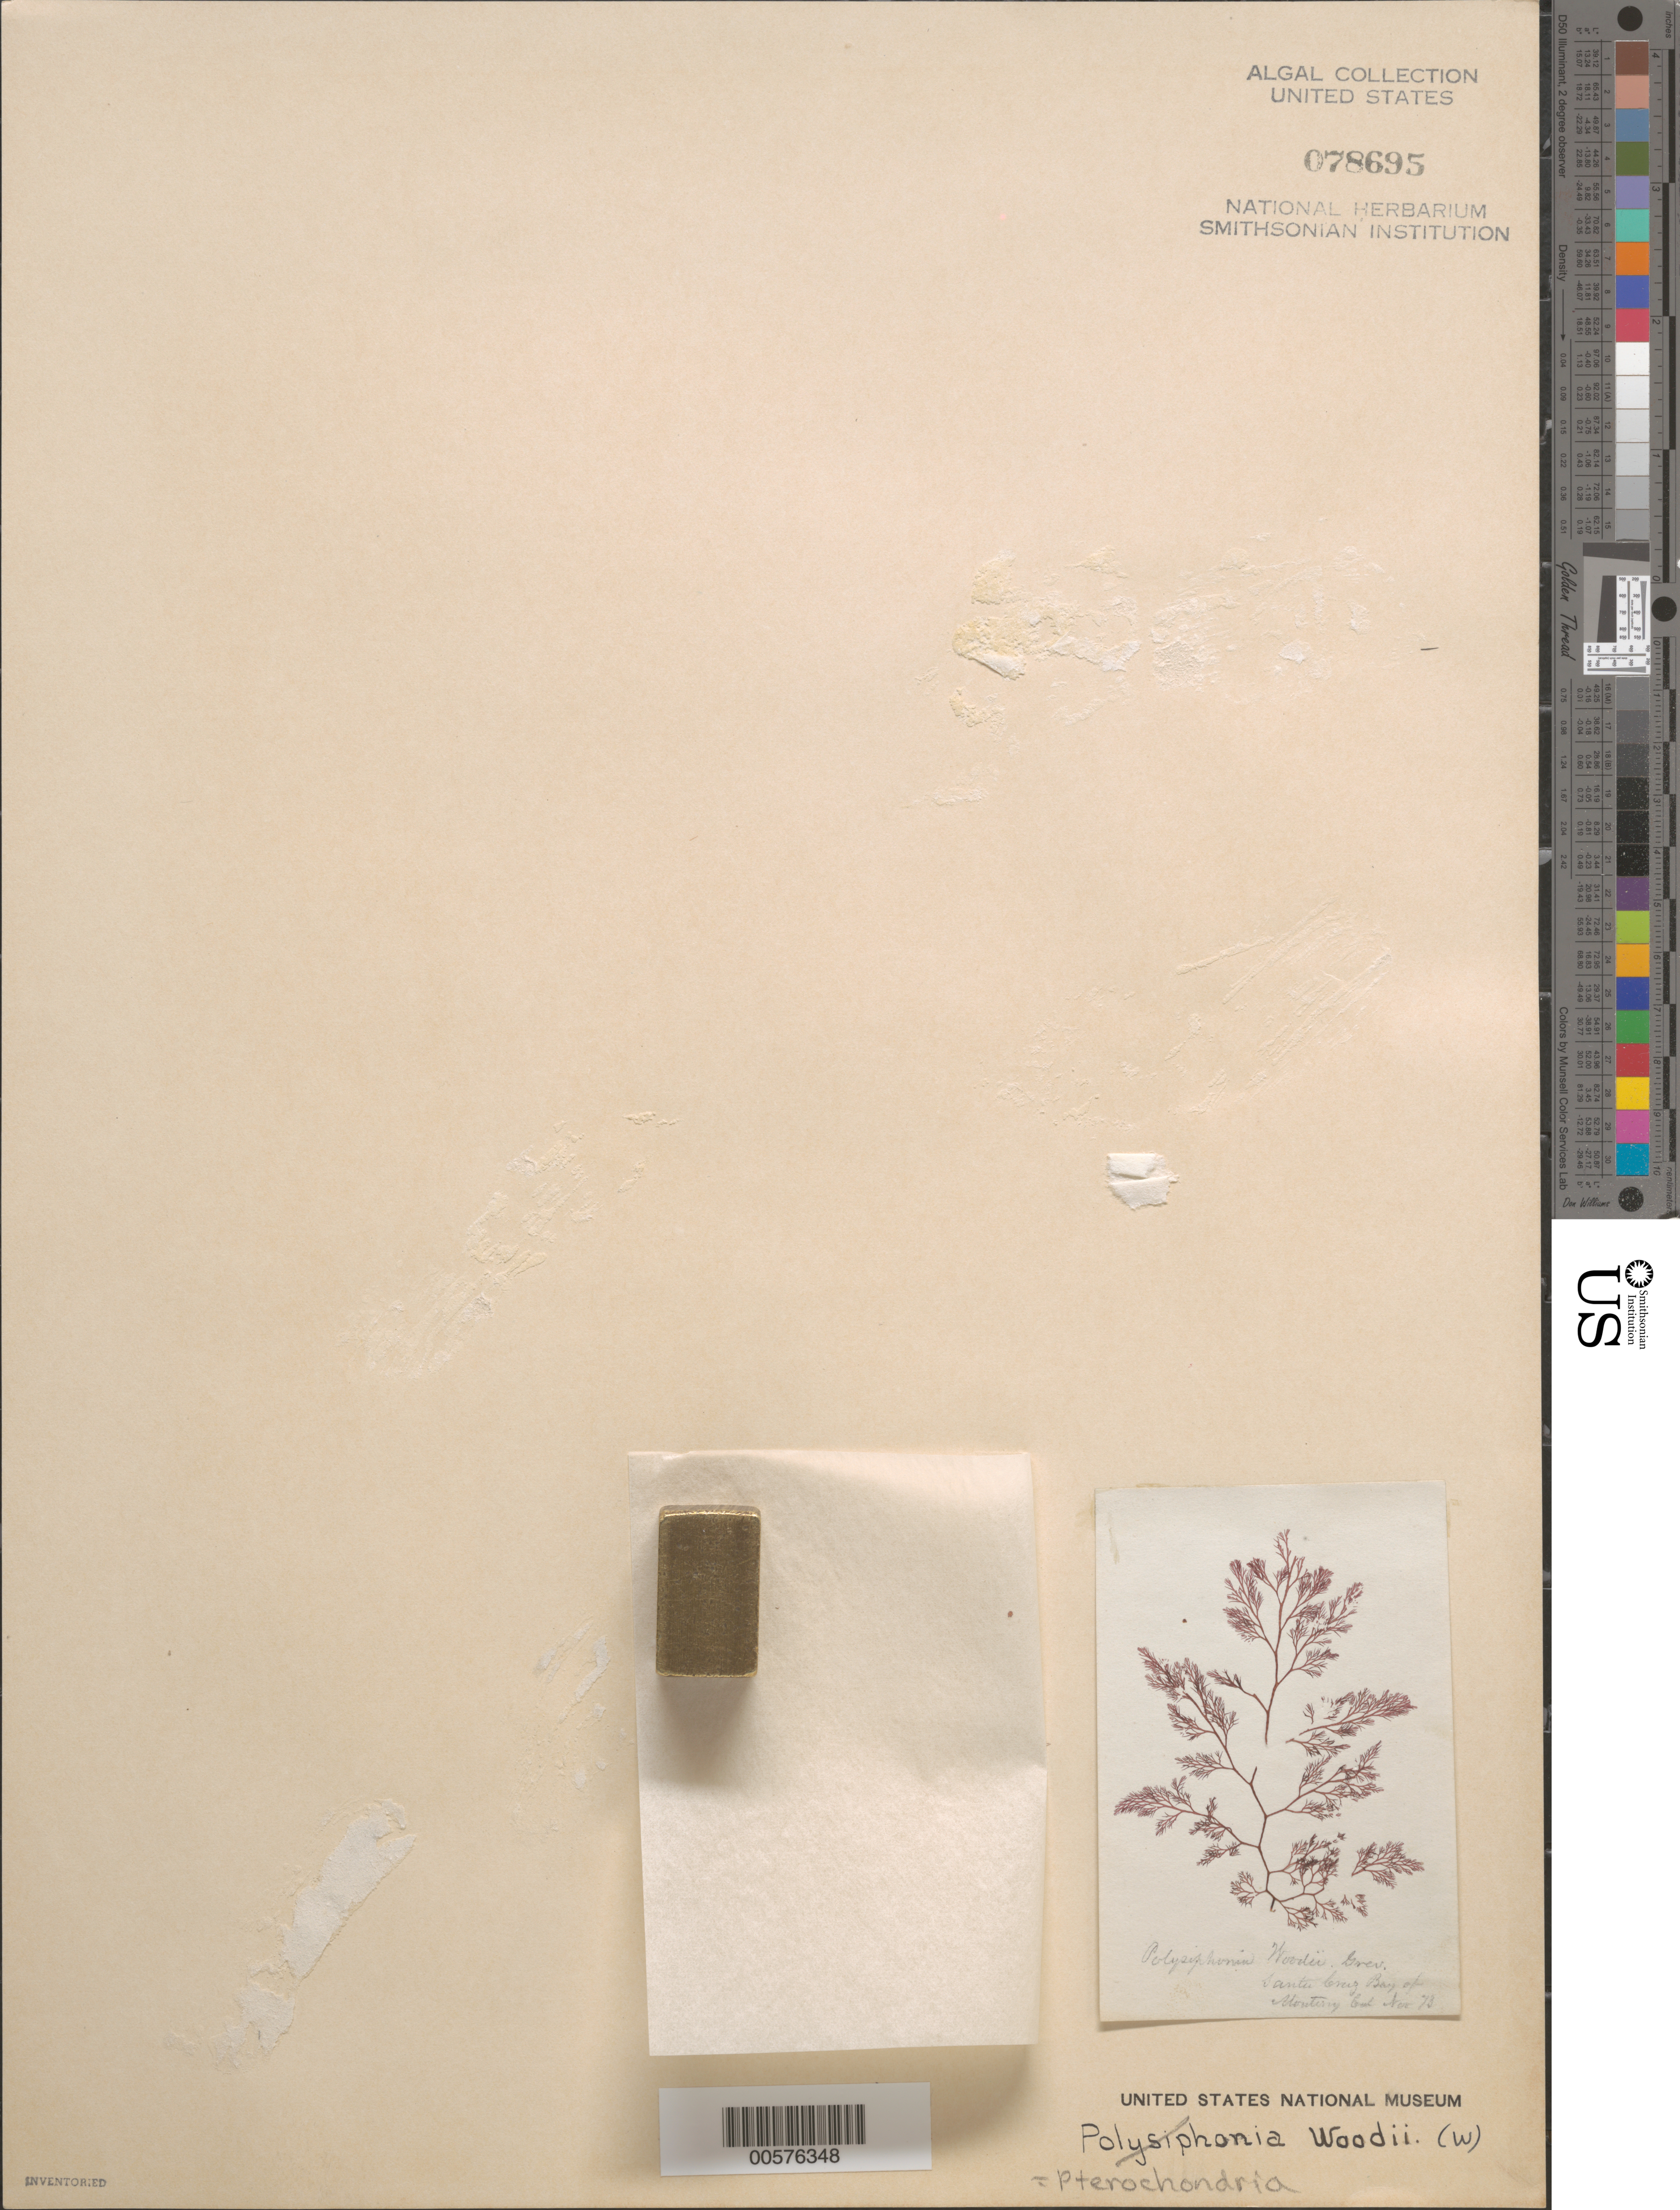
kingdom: Plantae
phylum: Rhodophyta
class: Florideophyceae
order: Ceramiales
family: Rhodomelaceae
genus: Pterochondria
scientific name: Pterochondria woodii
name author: (Harv.) Hollenb.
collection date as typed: Nov 1873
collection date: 1873-11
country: United States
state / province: California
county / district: Santa Cruz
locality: Santa Cruz, Monterey Bay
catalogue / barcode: US 78695